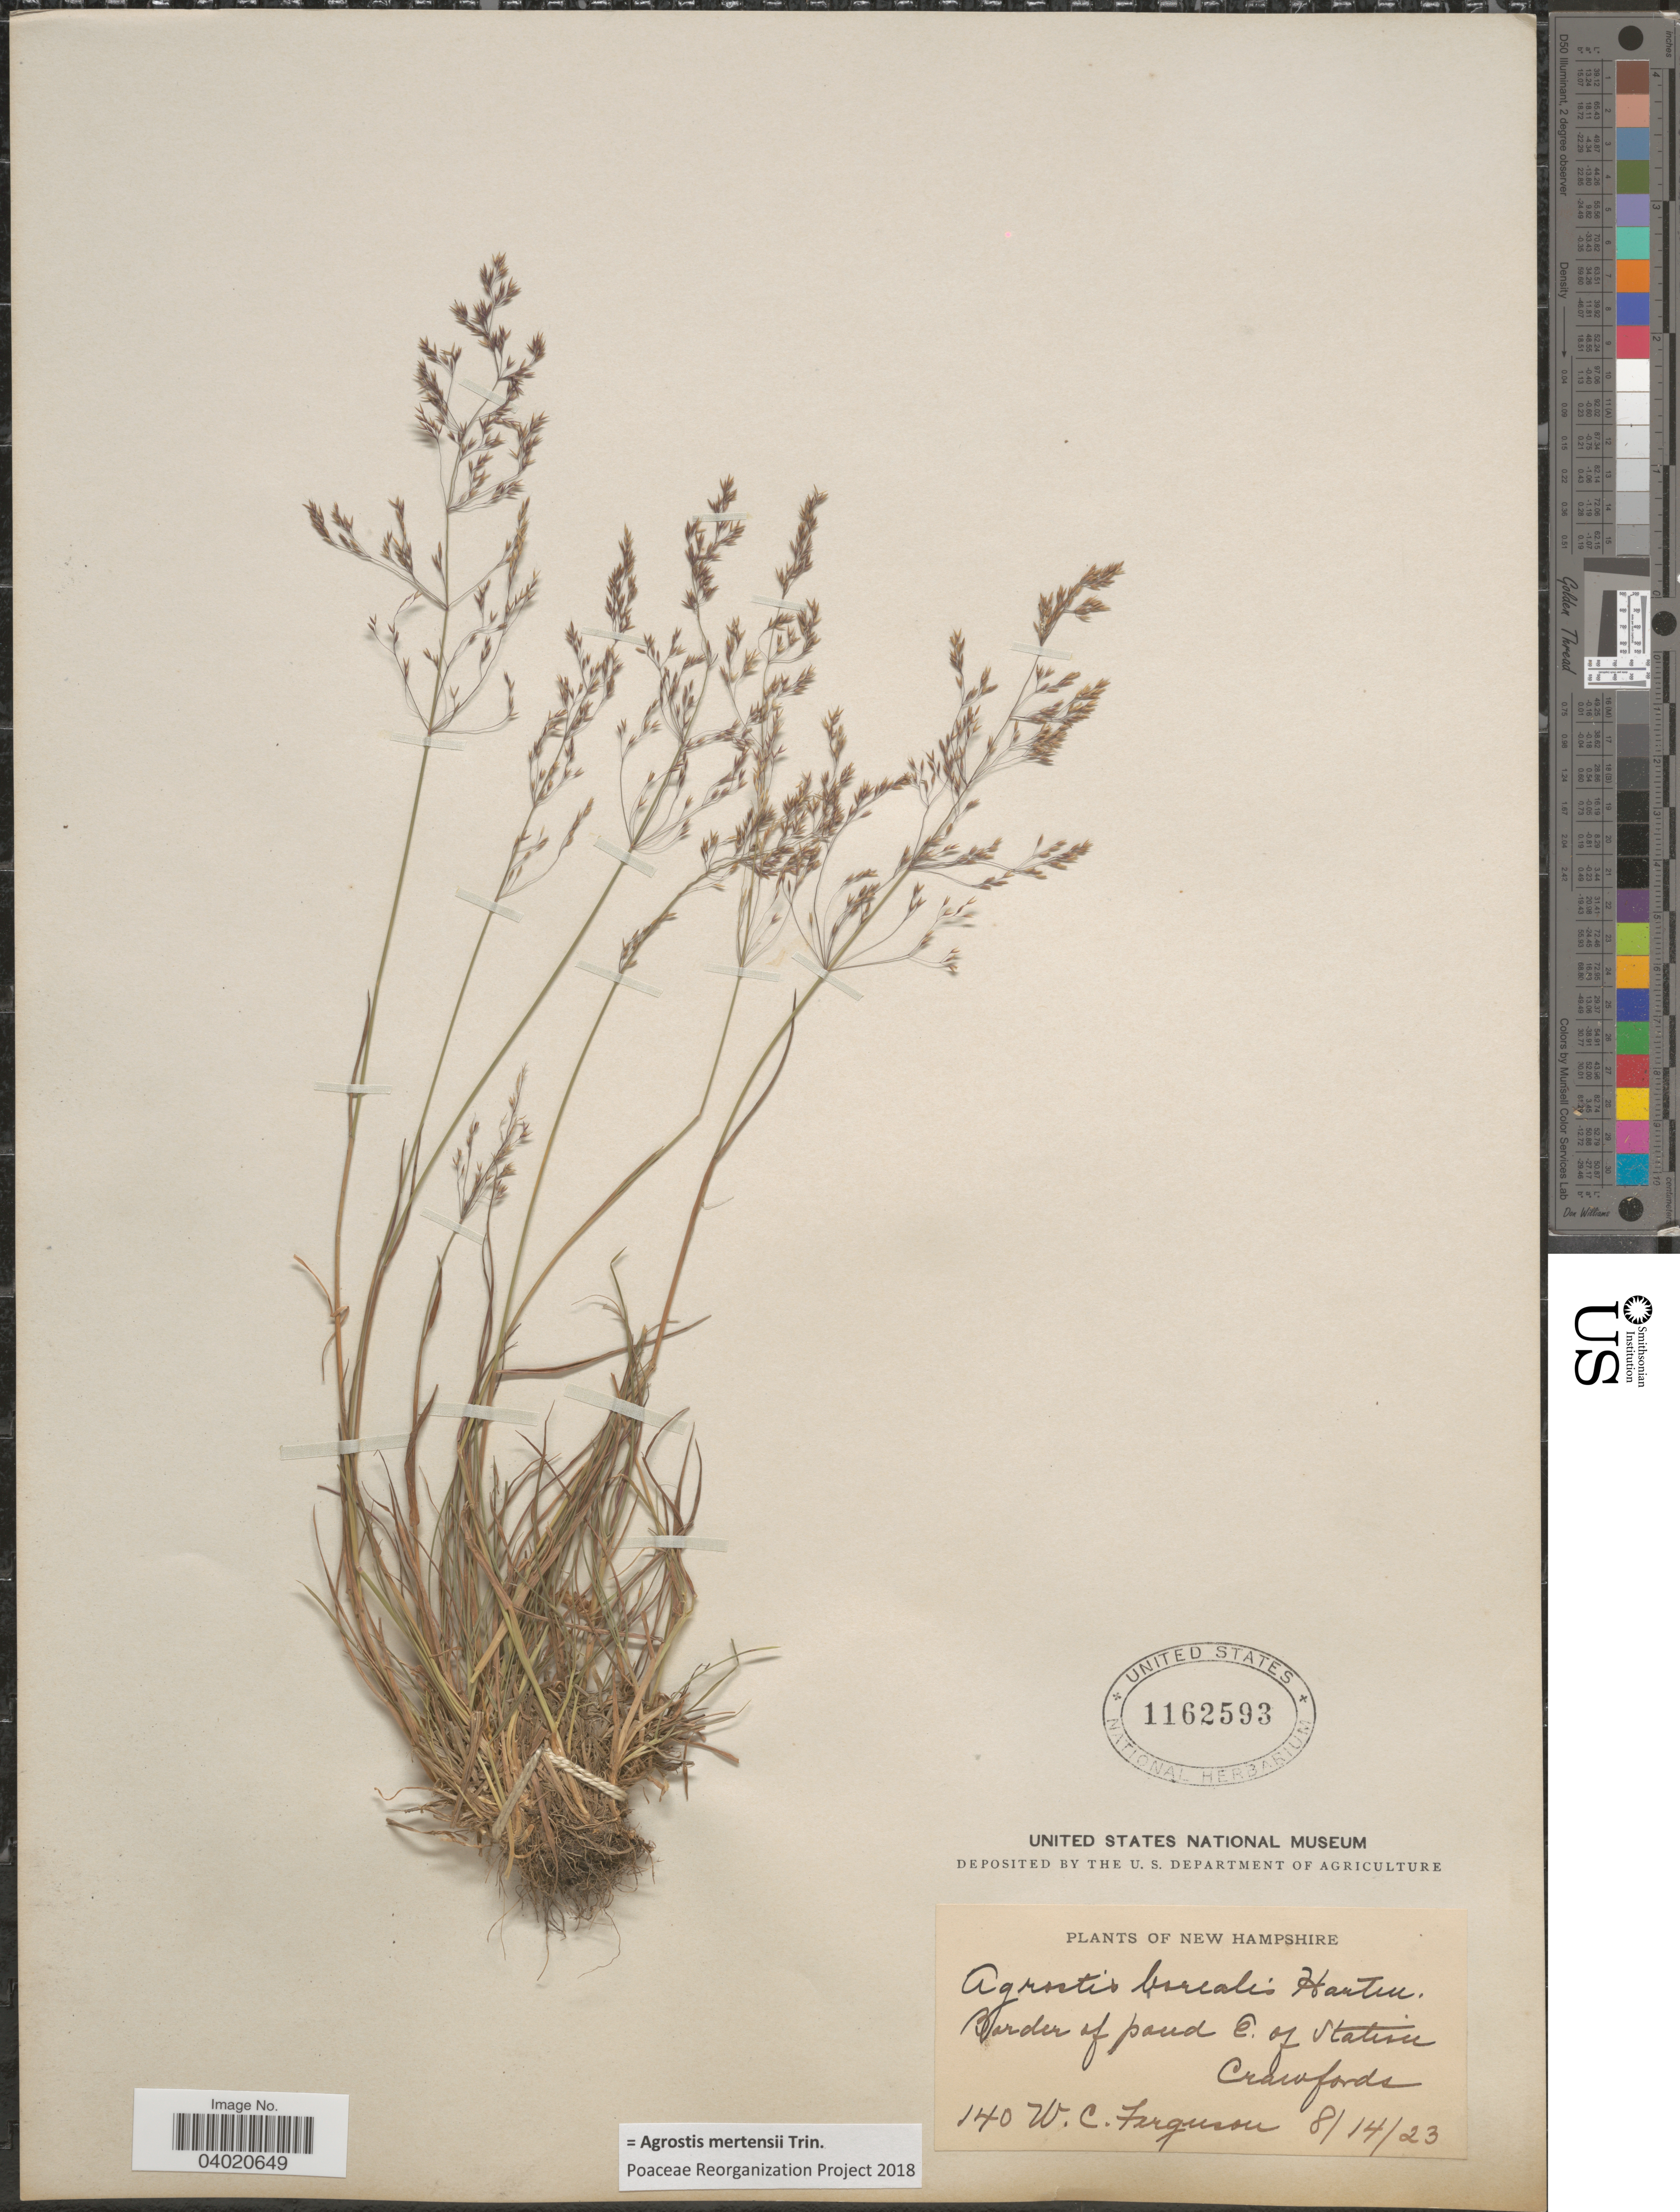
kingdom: Plantae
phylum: Tracheophyta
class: Liliopsida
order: Poales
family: Poaceae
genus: Agrostis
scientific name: Agrostis mertensii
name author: Trin.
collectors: W. Ferguson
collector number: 140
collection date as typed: Transcribed d/m/y: 14/8/23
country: United States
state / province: New Hampshire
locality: Border of pond E. of Station Crawford.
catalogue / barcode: US 1162593